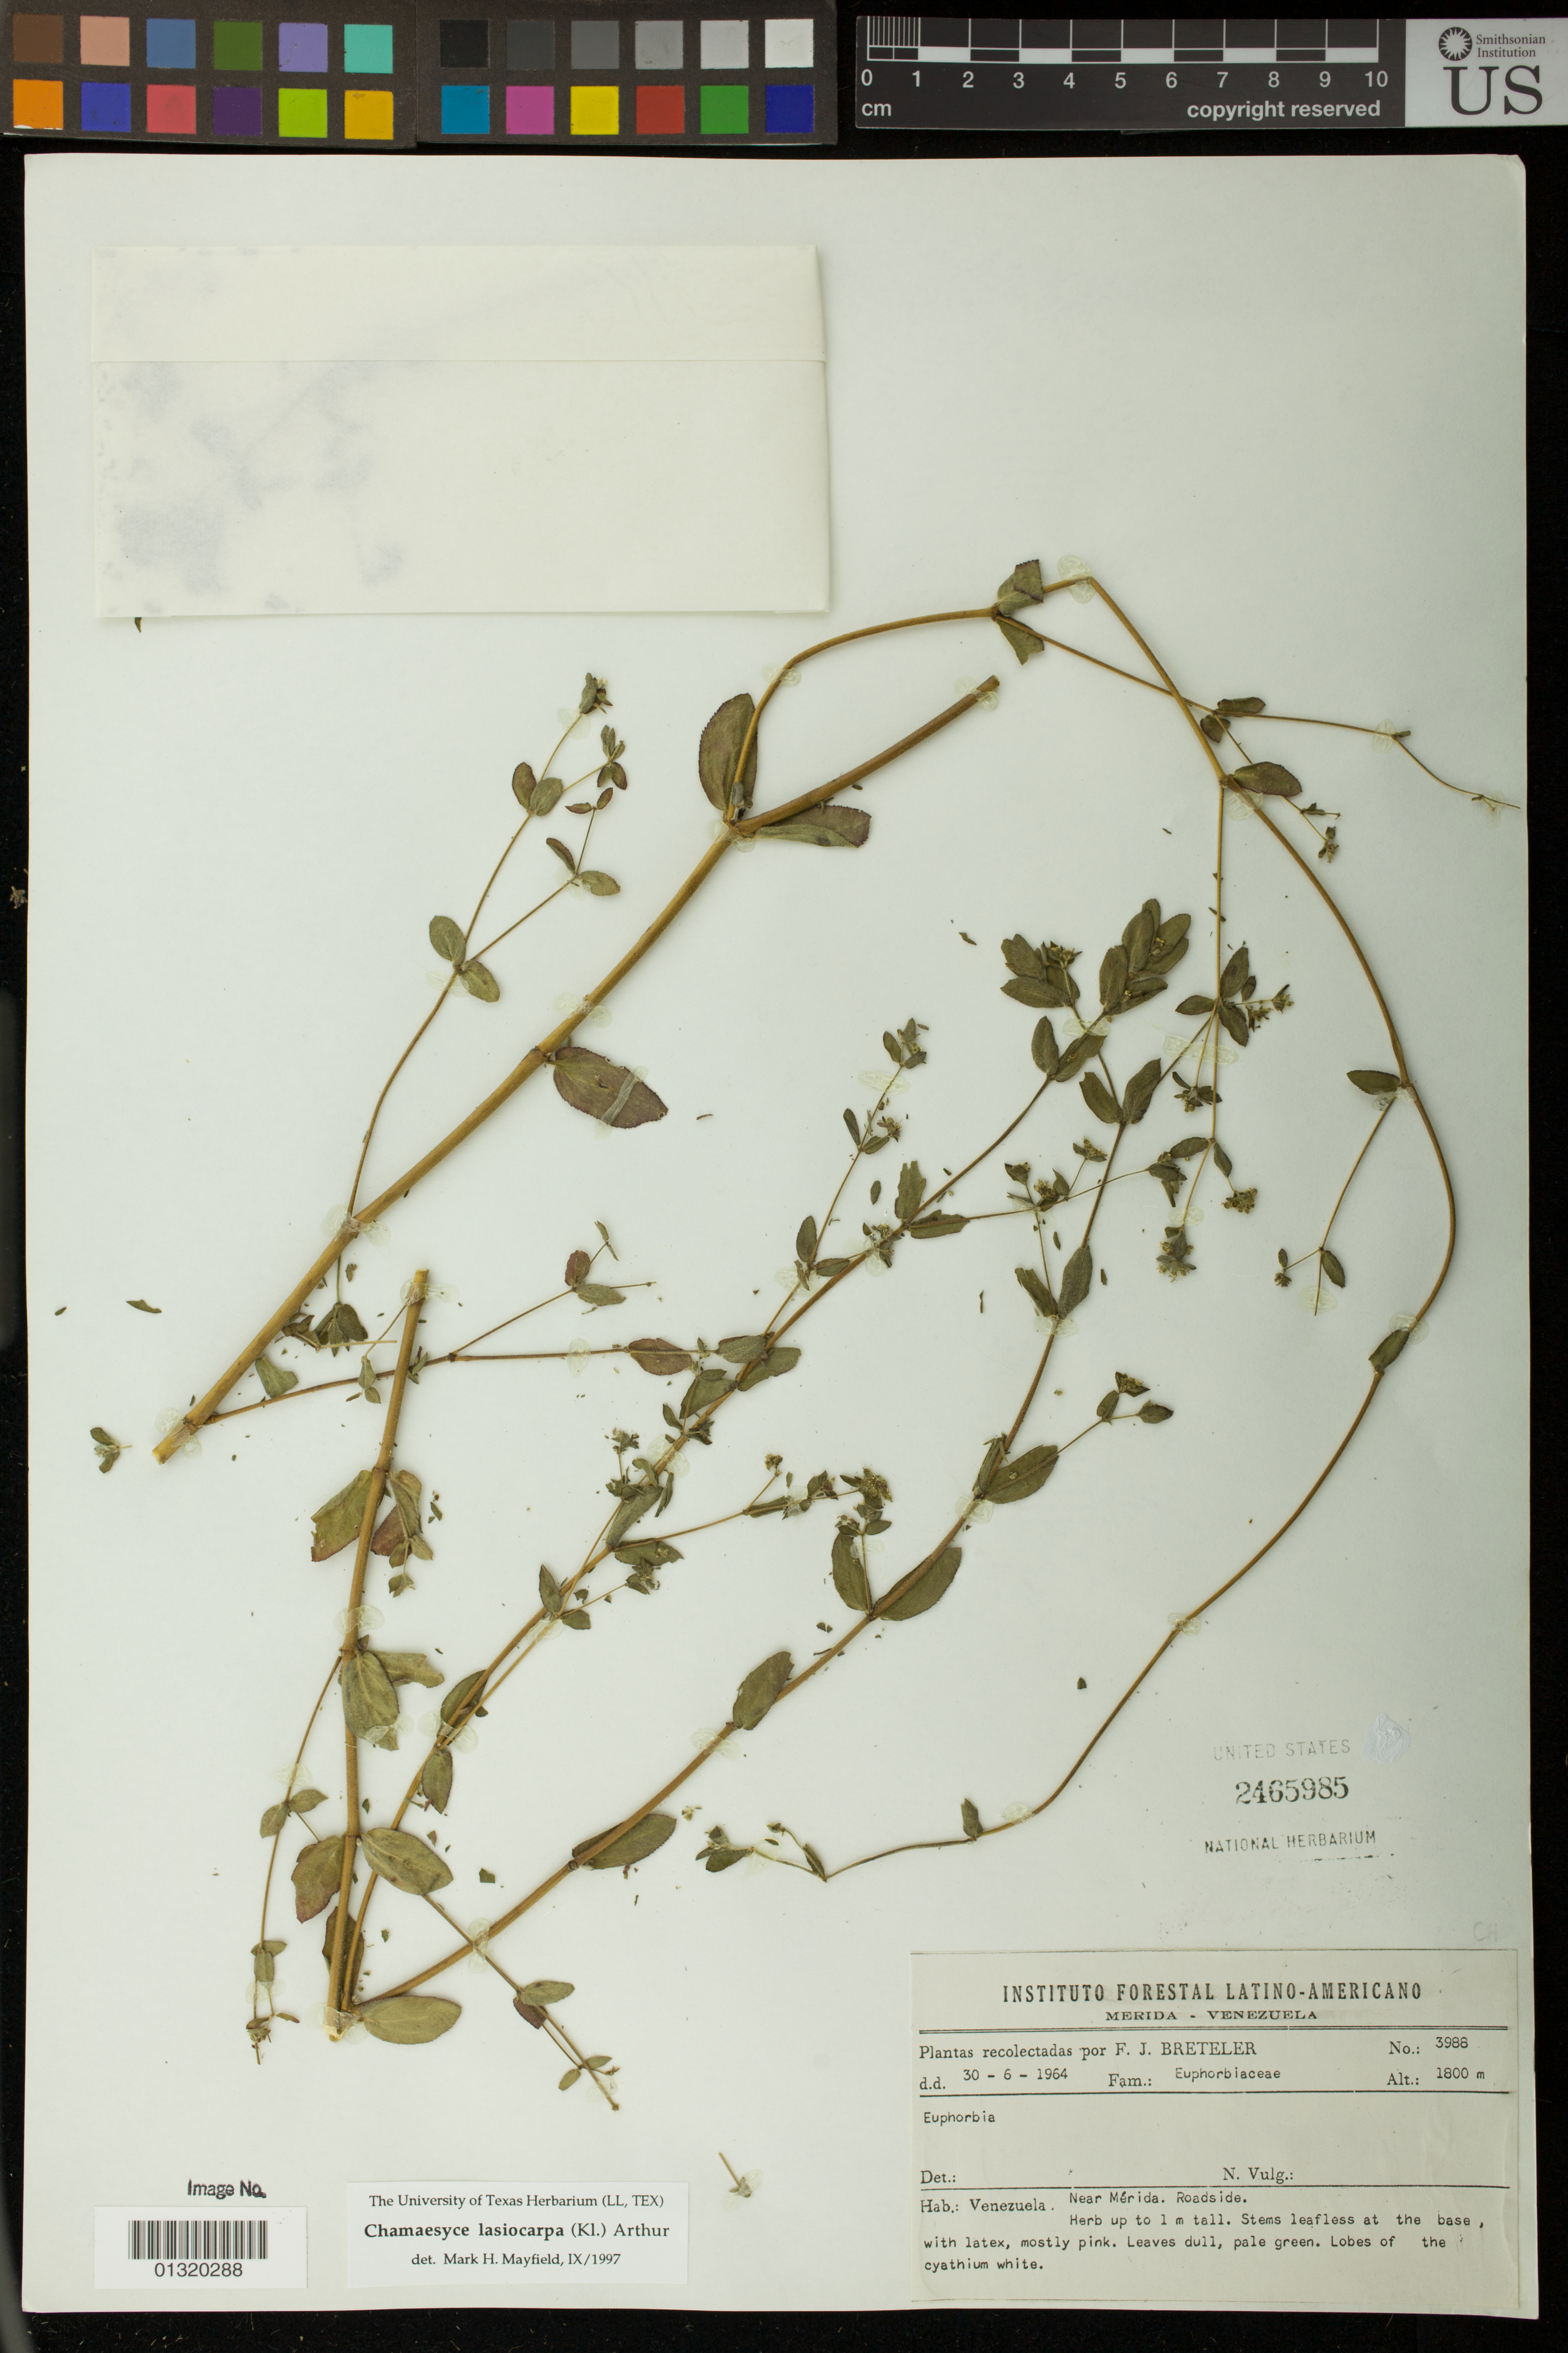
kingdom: Plantae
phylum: Tracheophyta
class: Magnoliopsida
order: Malpighiales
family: Euphorbiaceae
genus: Euphorbia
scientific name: Euphorbia lasiocarpa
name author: Klotzsch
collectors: F. J. Breteler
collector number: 3988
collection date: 1964-06-30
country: Venezuela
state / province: Mérida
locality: Near Merida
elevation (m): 1800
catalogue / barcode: US 2465985